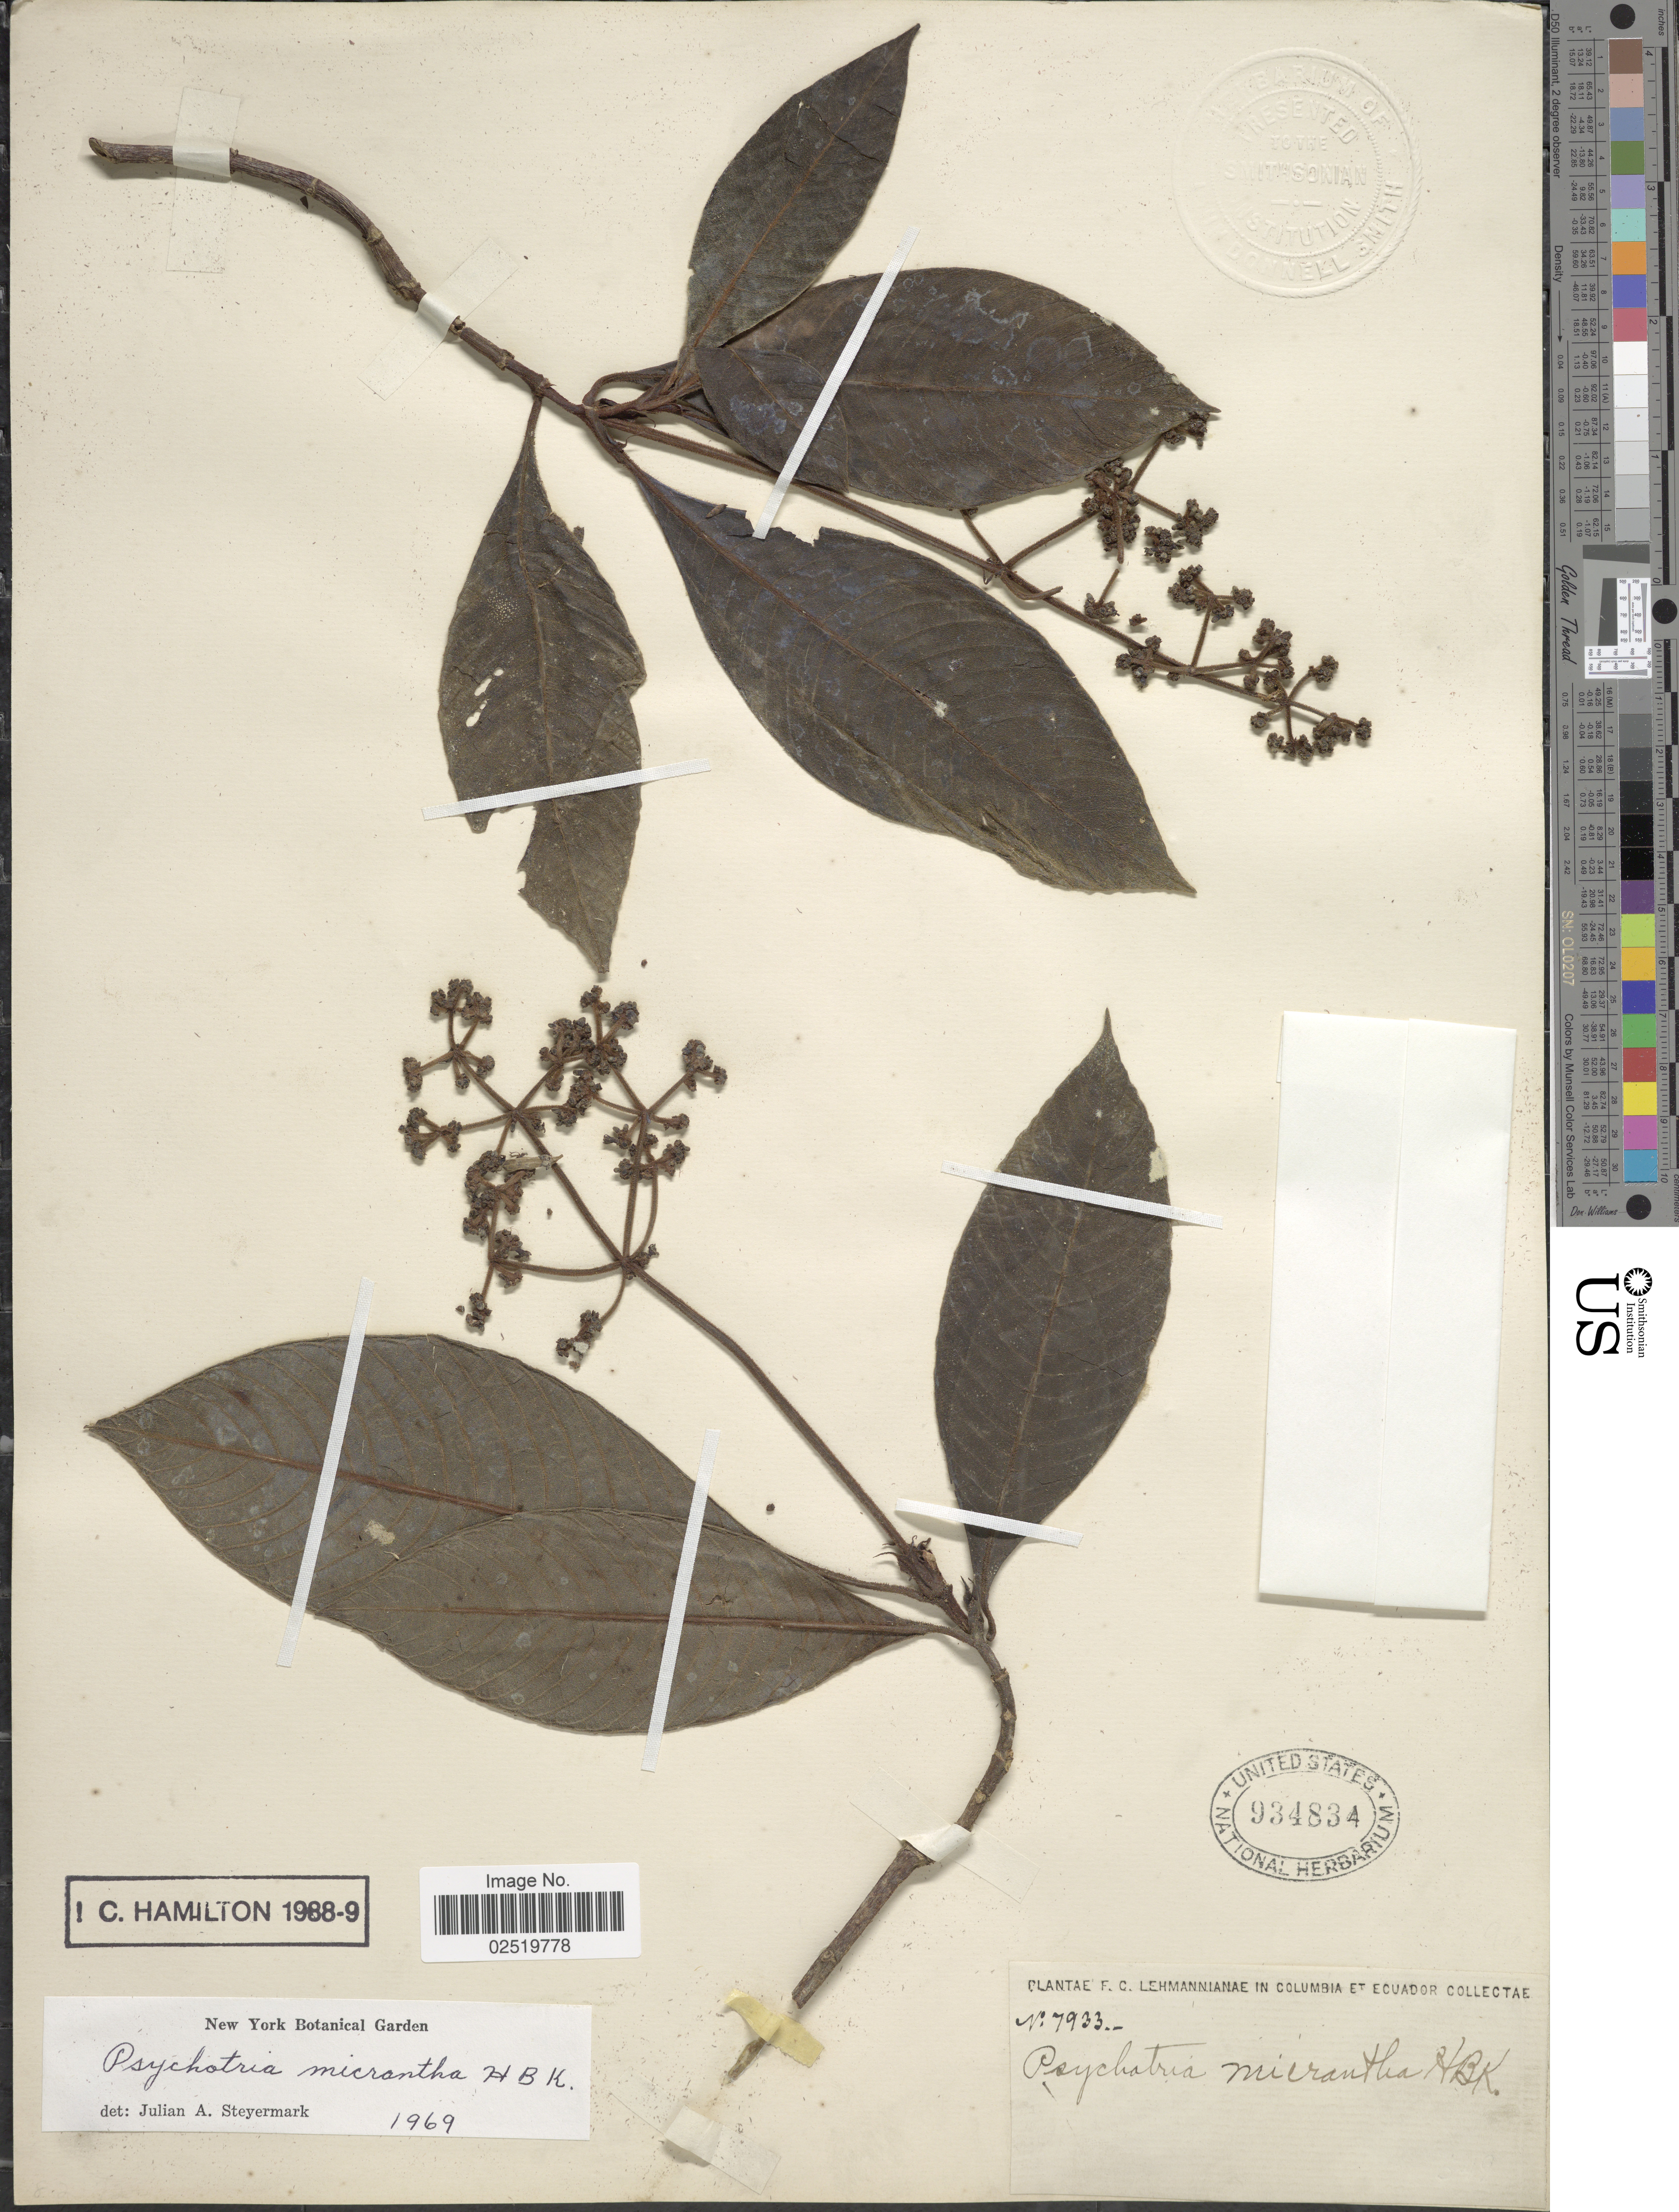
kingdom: Plantae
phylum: Tracheophyta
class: Magnoliopsida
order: Gentianales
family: Rubiaceae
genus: Psychotria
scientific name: Psychotria micrantha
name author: Kunth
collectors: F. C. Lehmann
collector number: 7933*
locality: Columbia et Ecuador collectae.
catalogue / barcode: US 934834